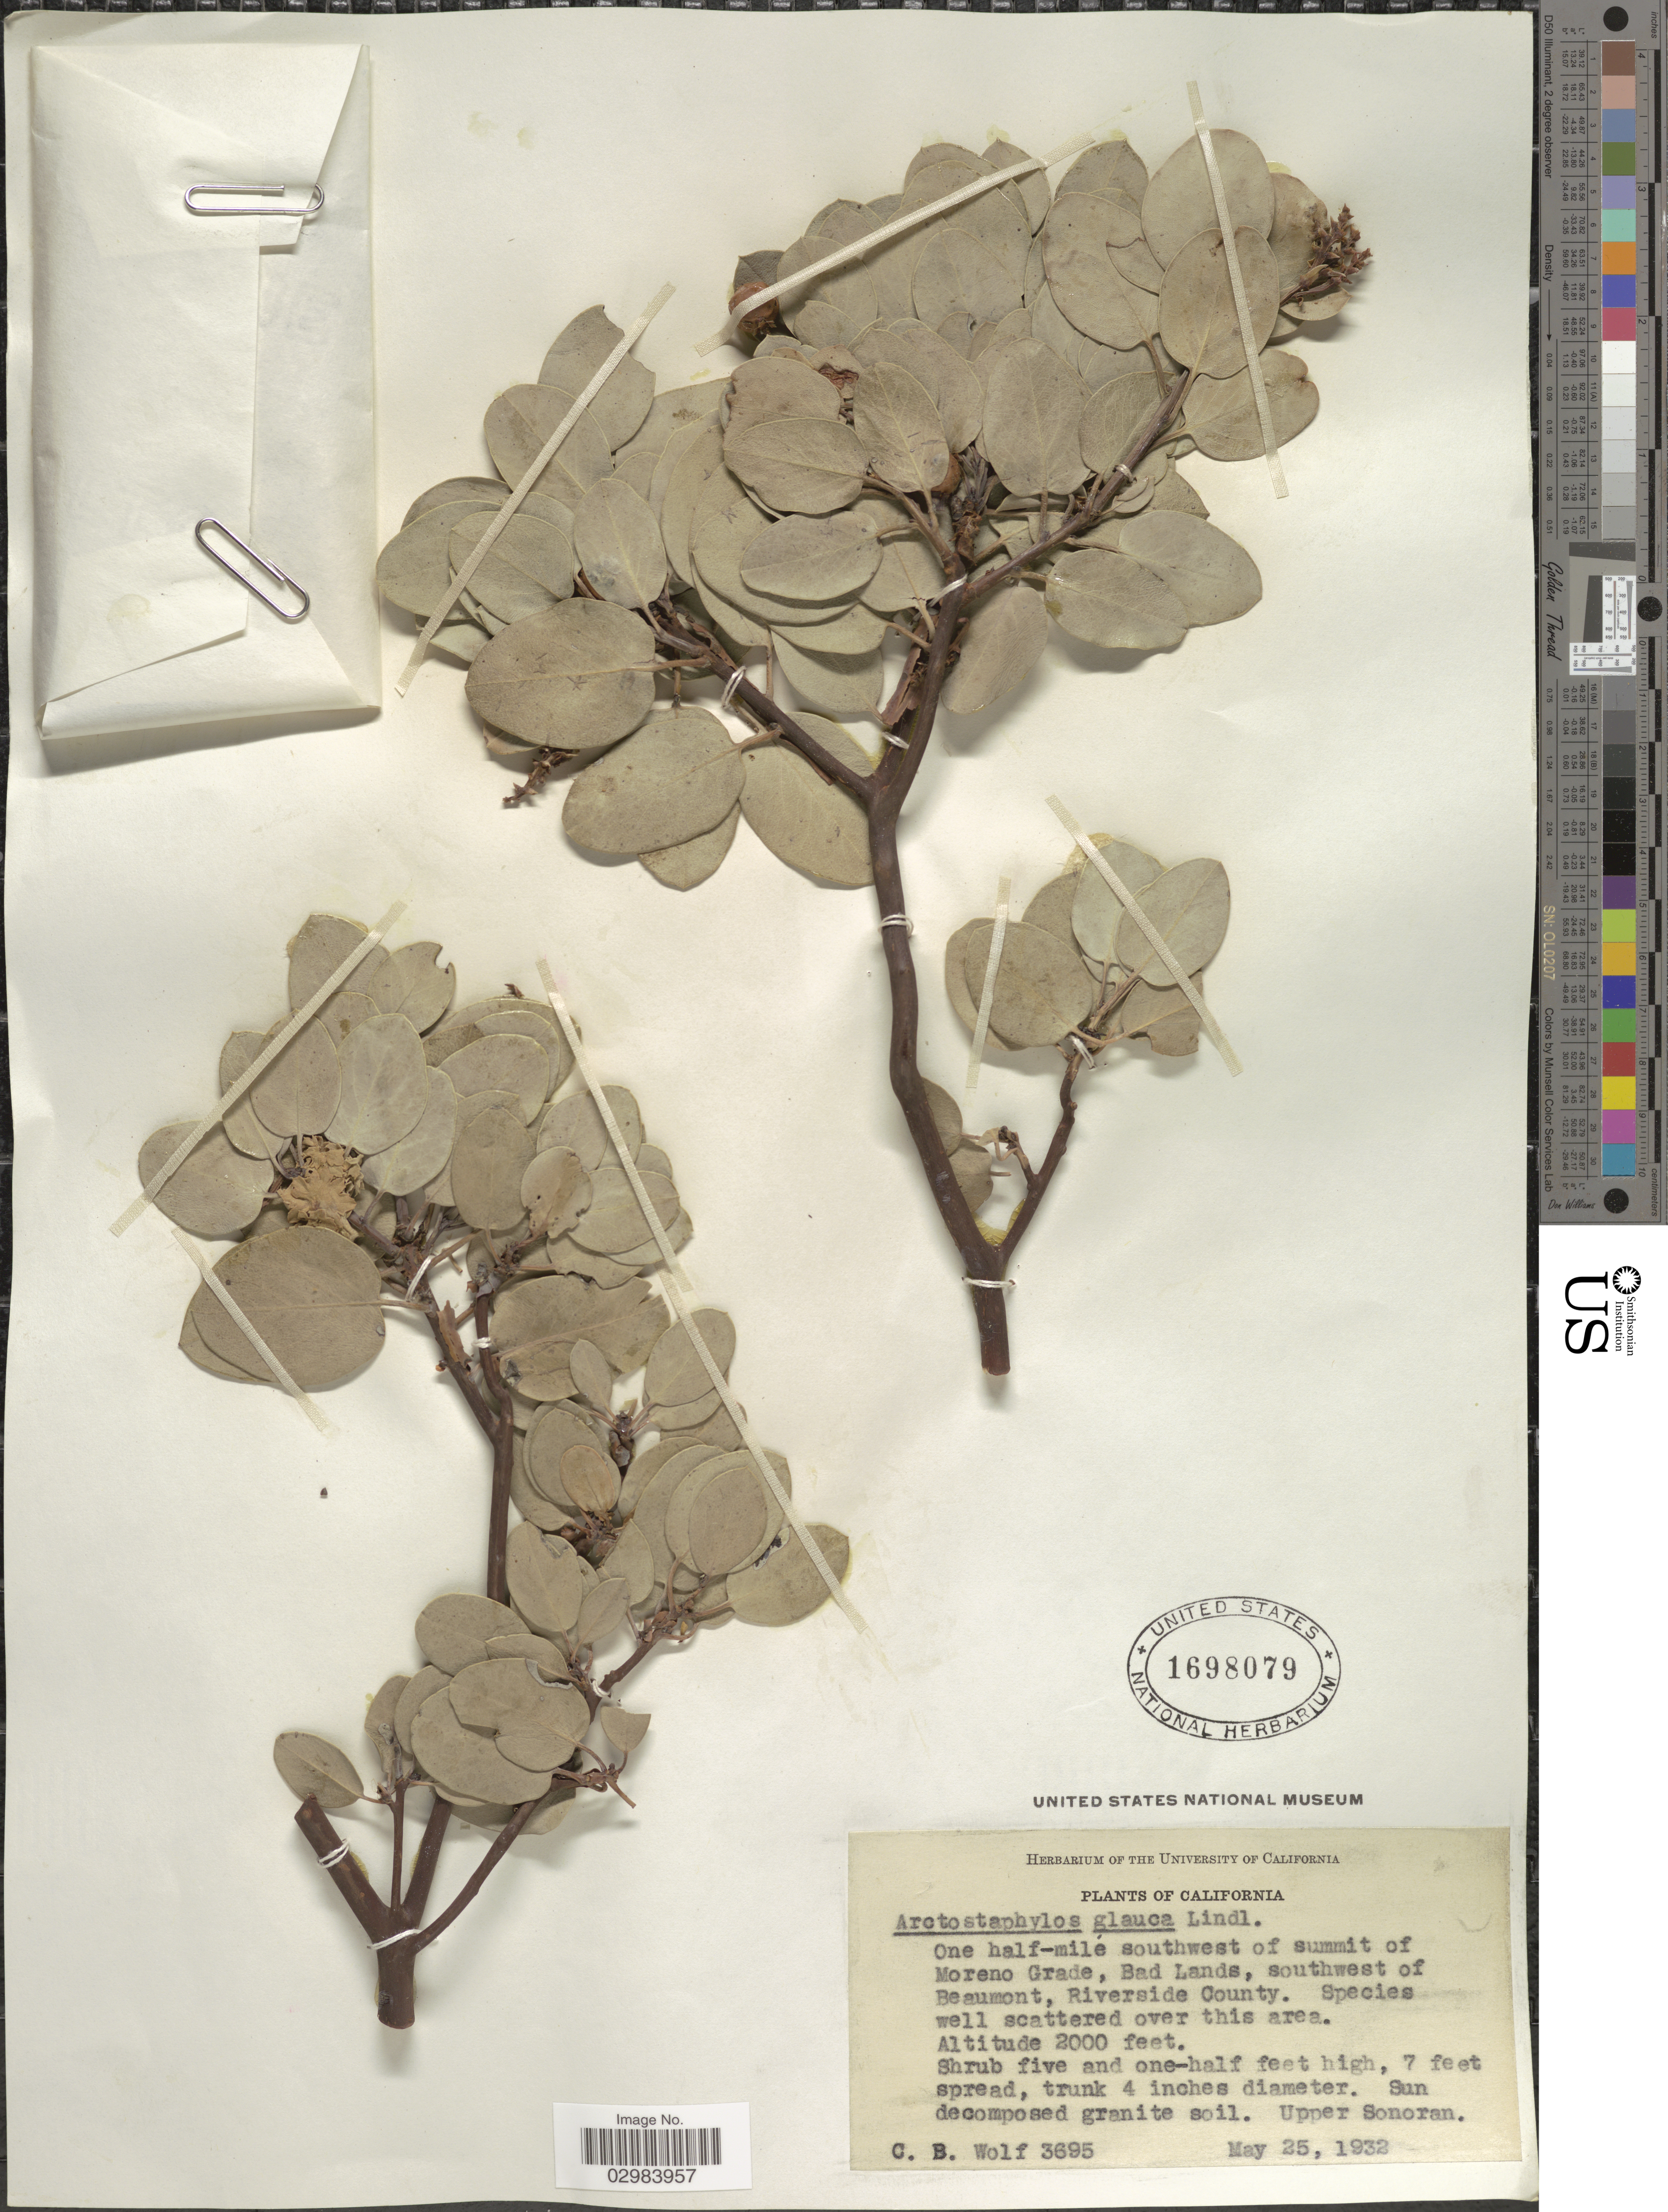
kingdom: Plantae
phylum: Tracheophyta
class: Magnoliopsida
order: Ericales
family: Ericaceae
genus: Arctostaphylos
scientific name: Arctostaphylos glauca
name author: Lindl.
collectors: C. B. Wolf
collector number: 3695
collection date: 1932-05-25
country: United States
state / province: California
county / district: Riverside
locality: One half-mile southwest of summit of Moreno Grade, Bad Lands, southwest of Beaumont, Riverside County, Upper Sonoran.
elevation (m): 610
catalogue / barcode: US 1698079